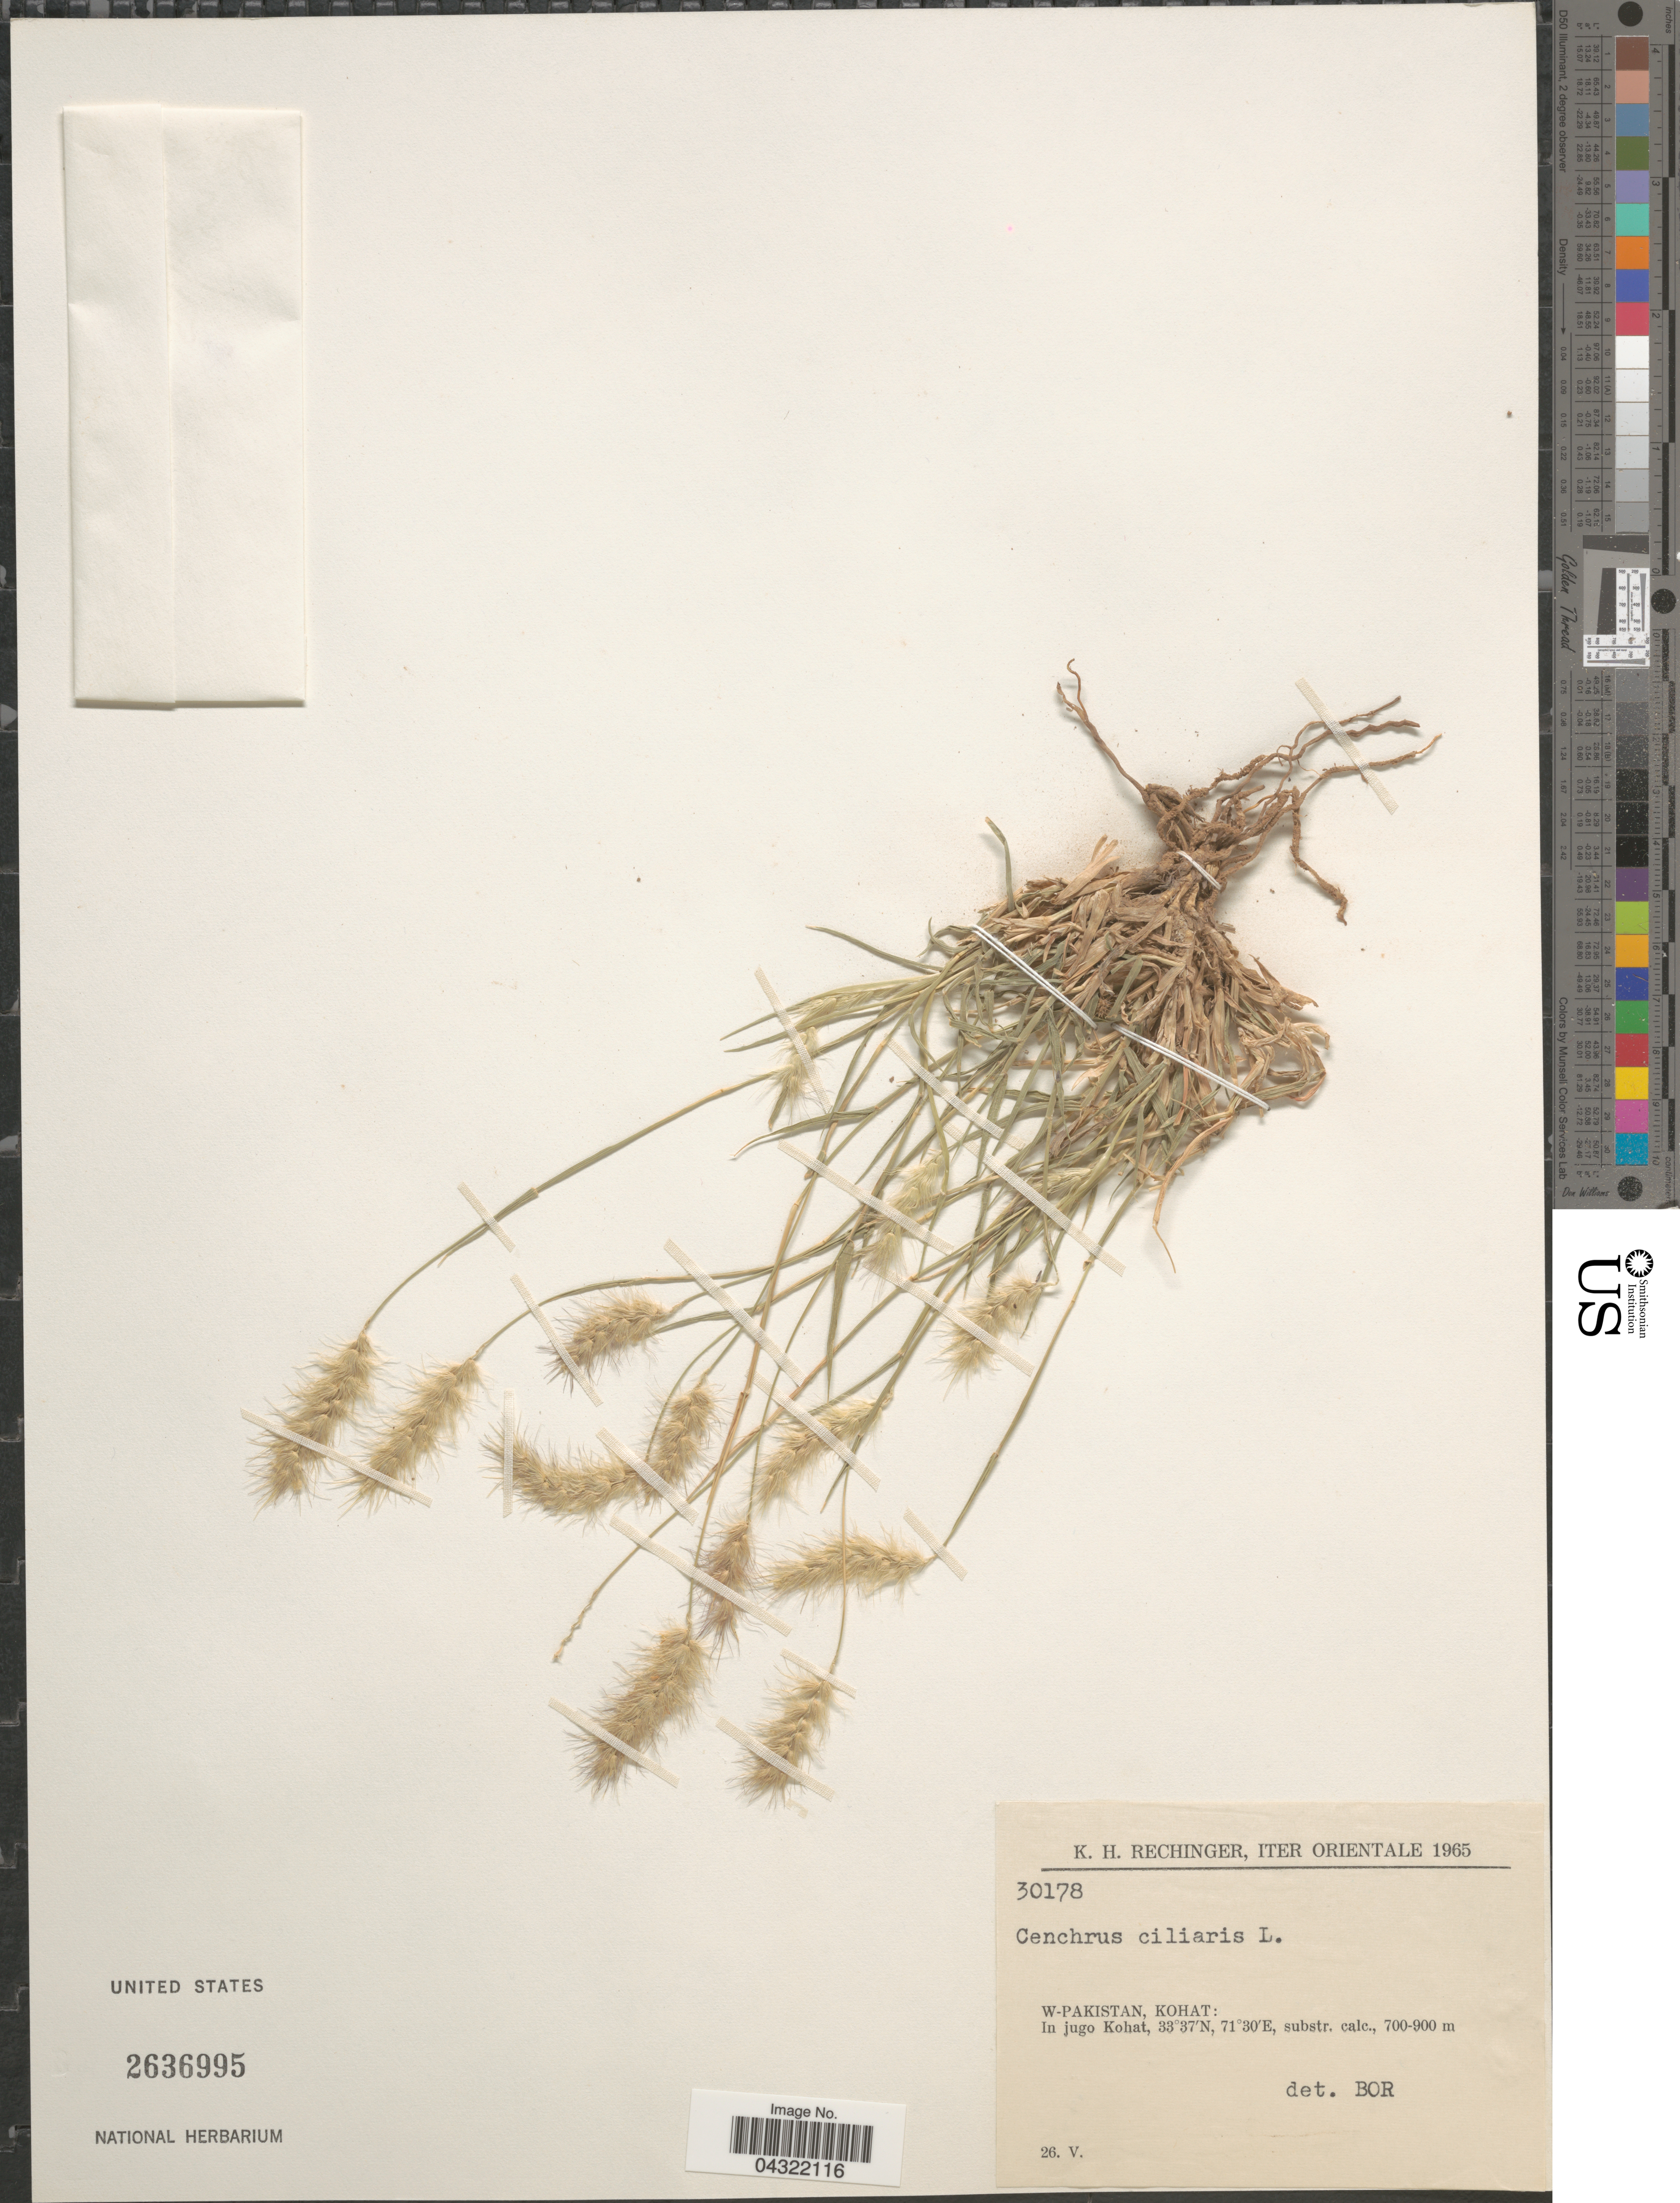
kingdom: Plantae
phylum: Tracheophyta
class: Liliopsida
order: Poales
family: Poaceae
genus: Cenchrus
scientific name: Cenchrus ciliaris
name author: L.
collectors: K. H. Rechinger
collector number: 30178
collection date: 1965-05-26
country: Pakistan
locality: Iter Orientale 1965. W-Pakistan, Kohat: In jugo Kohat, substr. calc.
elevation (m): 700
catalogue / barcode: US 2636995